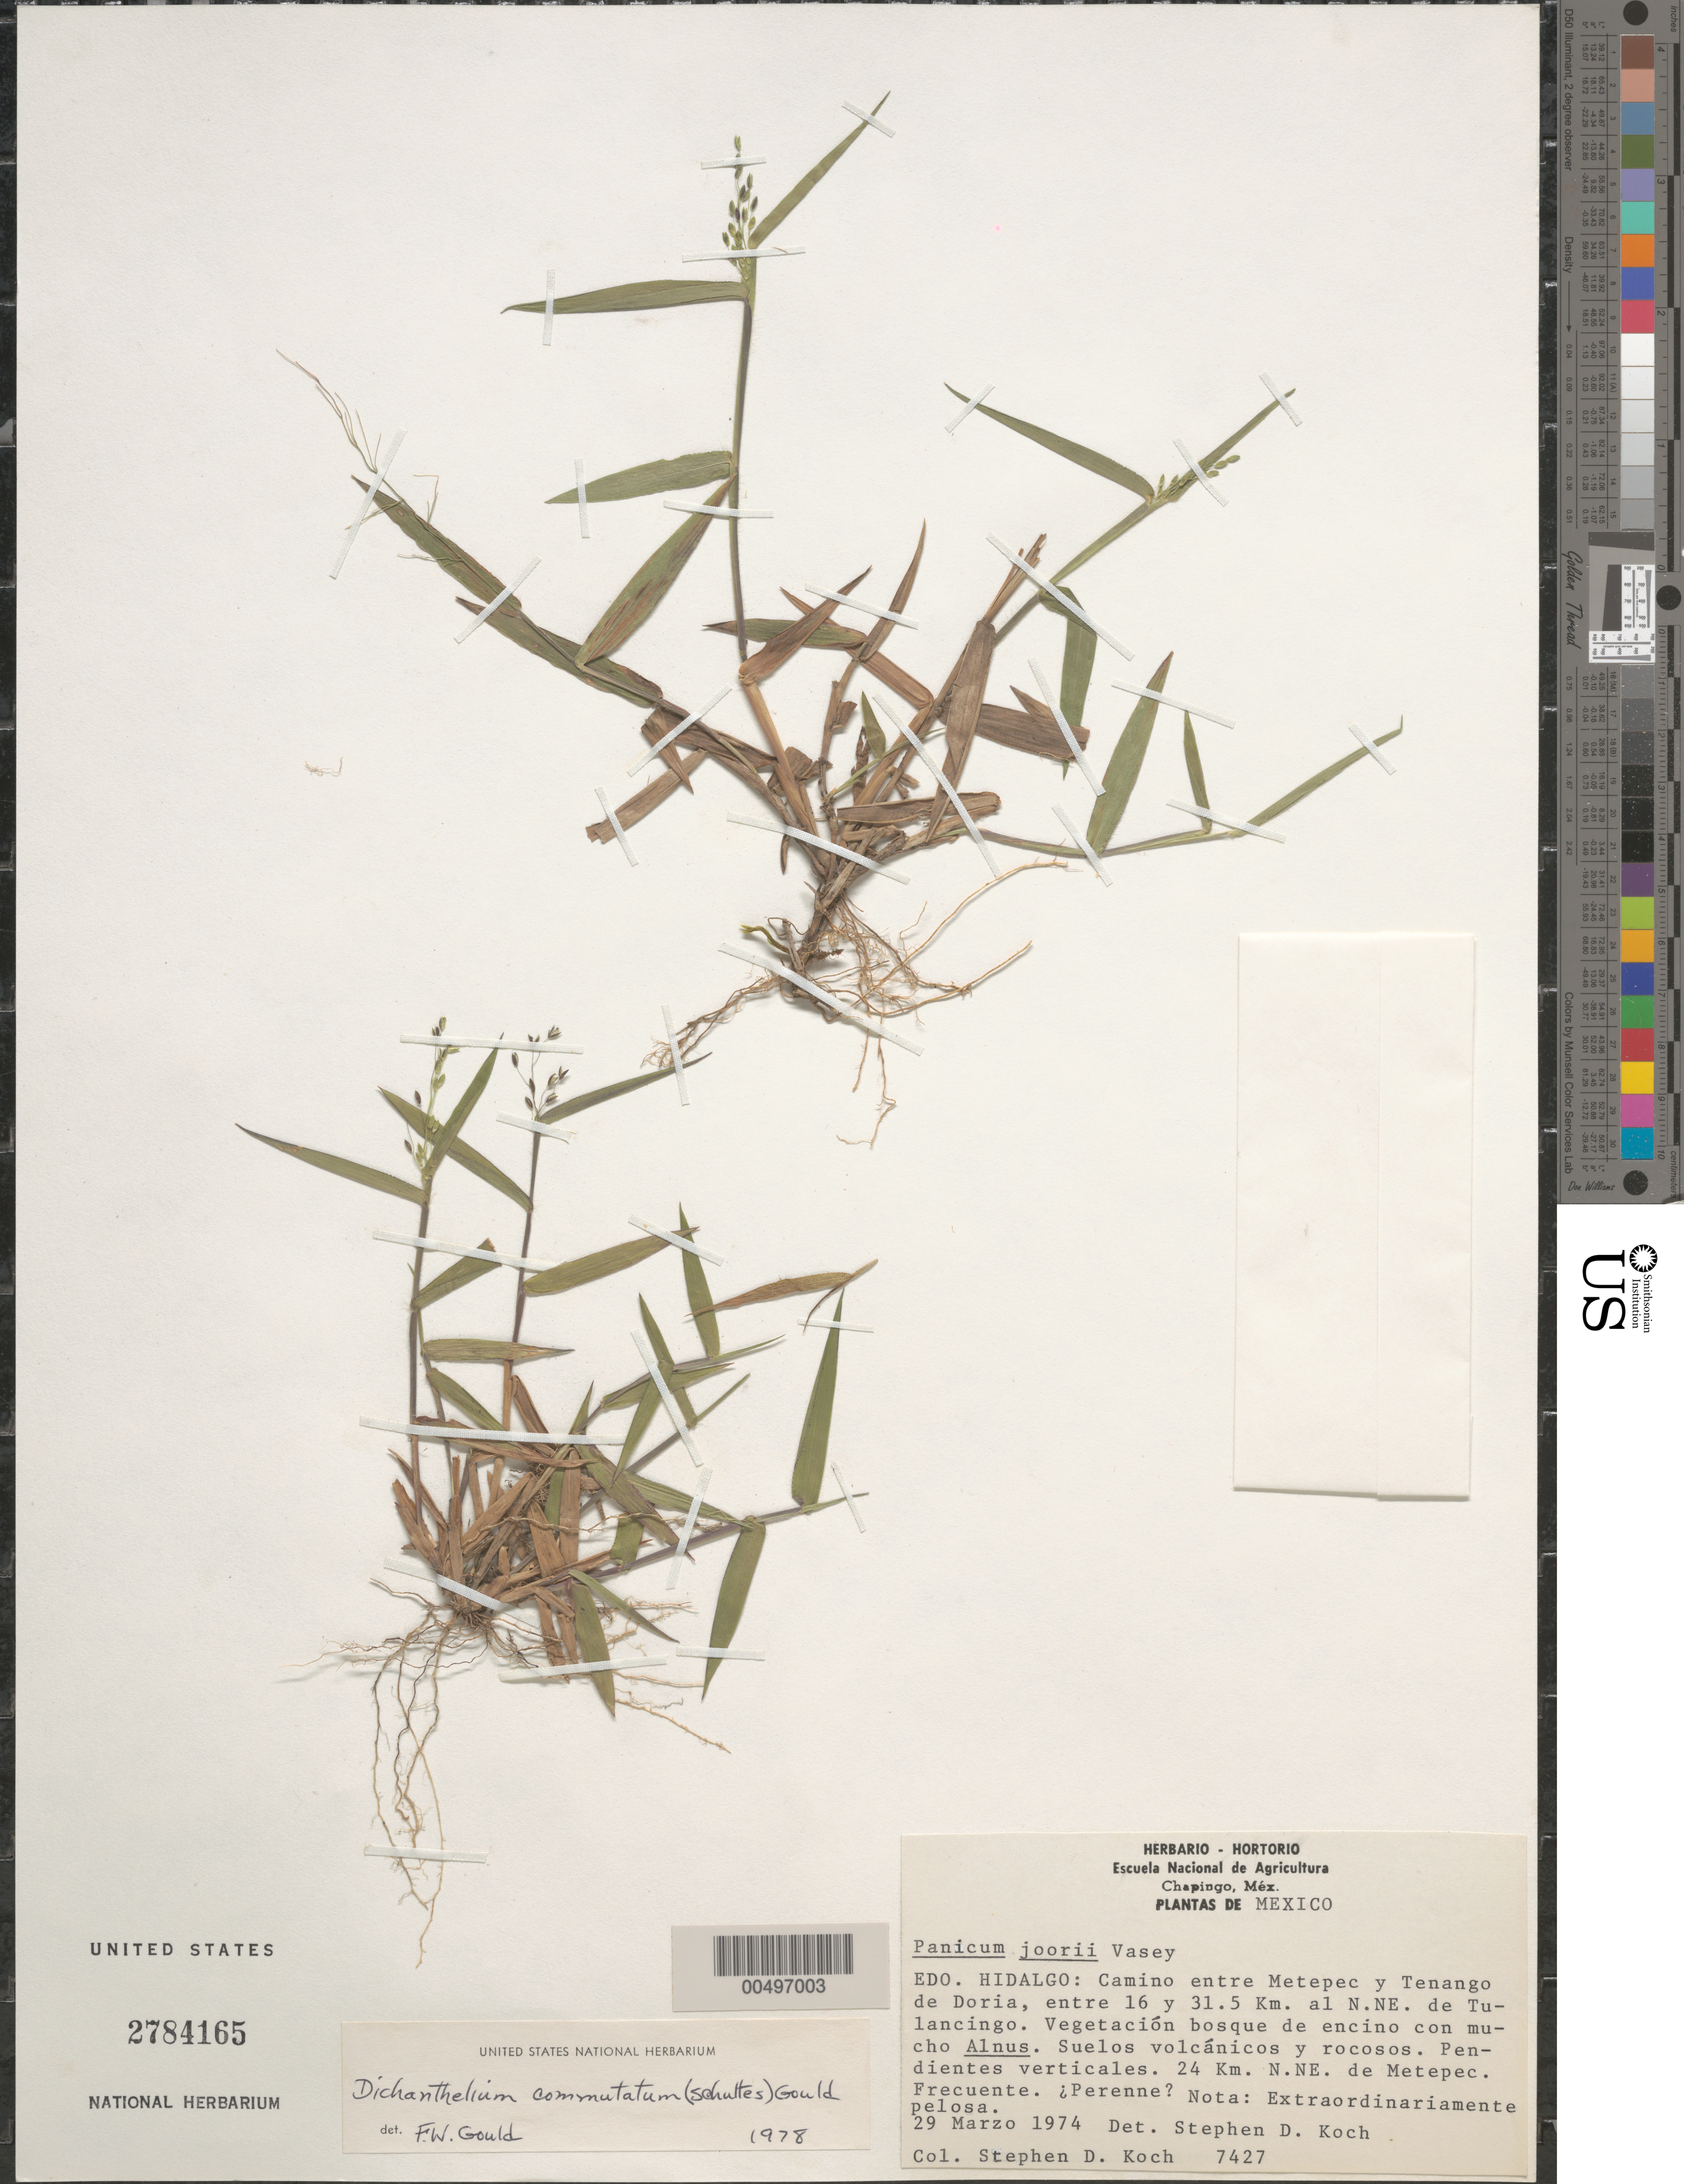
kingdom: Plantae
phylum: Tracheophyta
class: Liliopsida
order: Poales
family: Poaceae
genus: Dichanthelium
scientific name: Dichanthelium commutatum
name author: (Schult.) Gould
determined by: Gould, F. W.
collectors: S. D. Koch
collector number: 7427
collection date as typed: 29 Mar 1974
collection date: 1974-03-29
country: Mexico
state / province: Hidalgo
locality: Camino entre Metepec y Tenango de Doria, entre 16 y 31.5 KM al NNE de Tulancingo, 24 km NNE de Metepec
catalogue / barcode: US 2784165